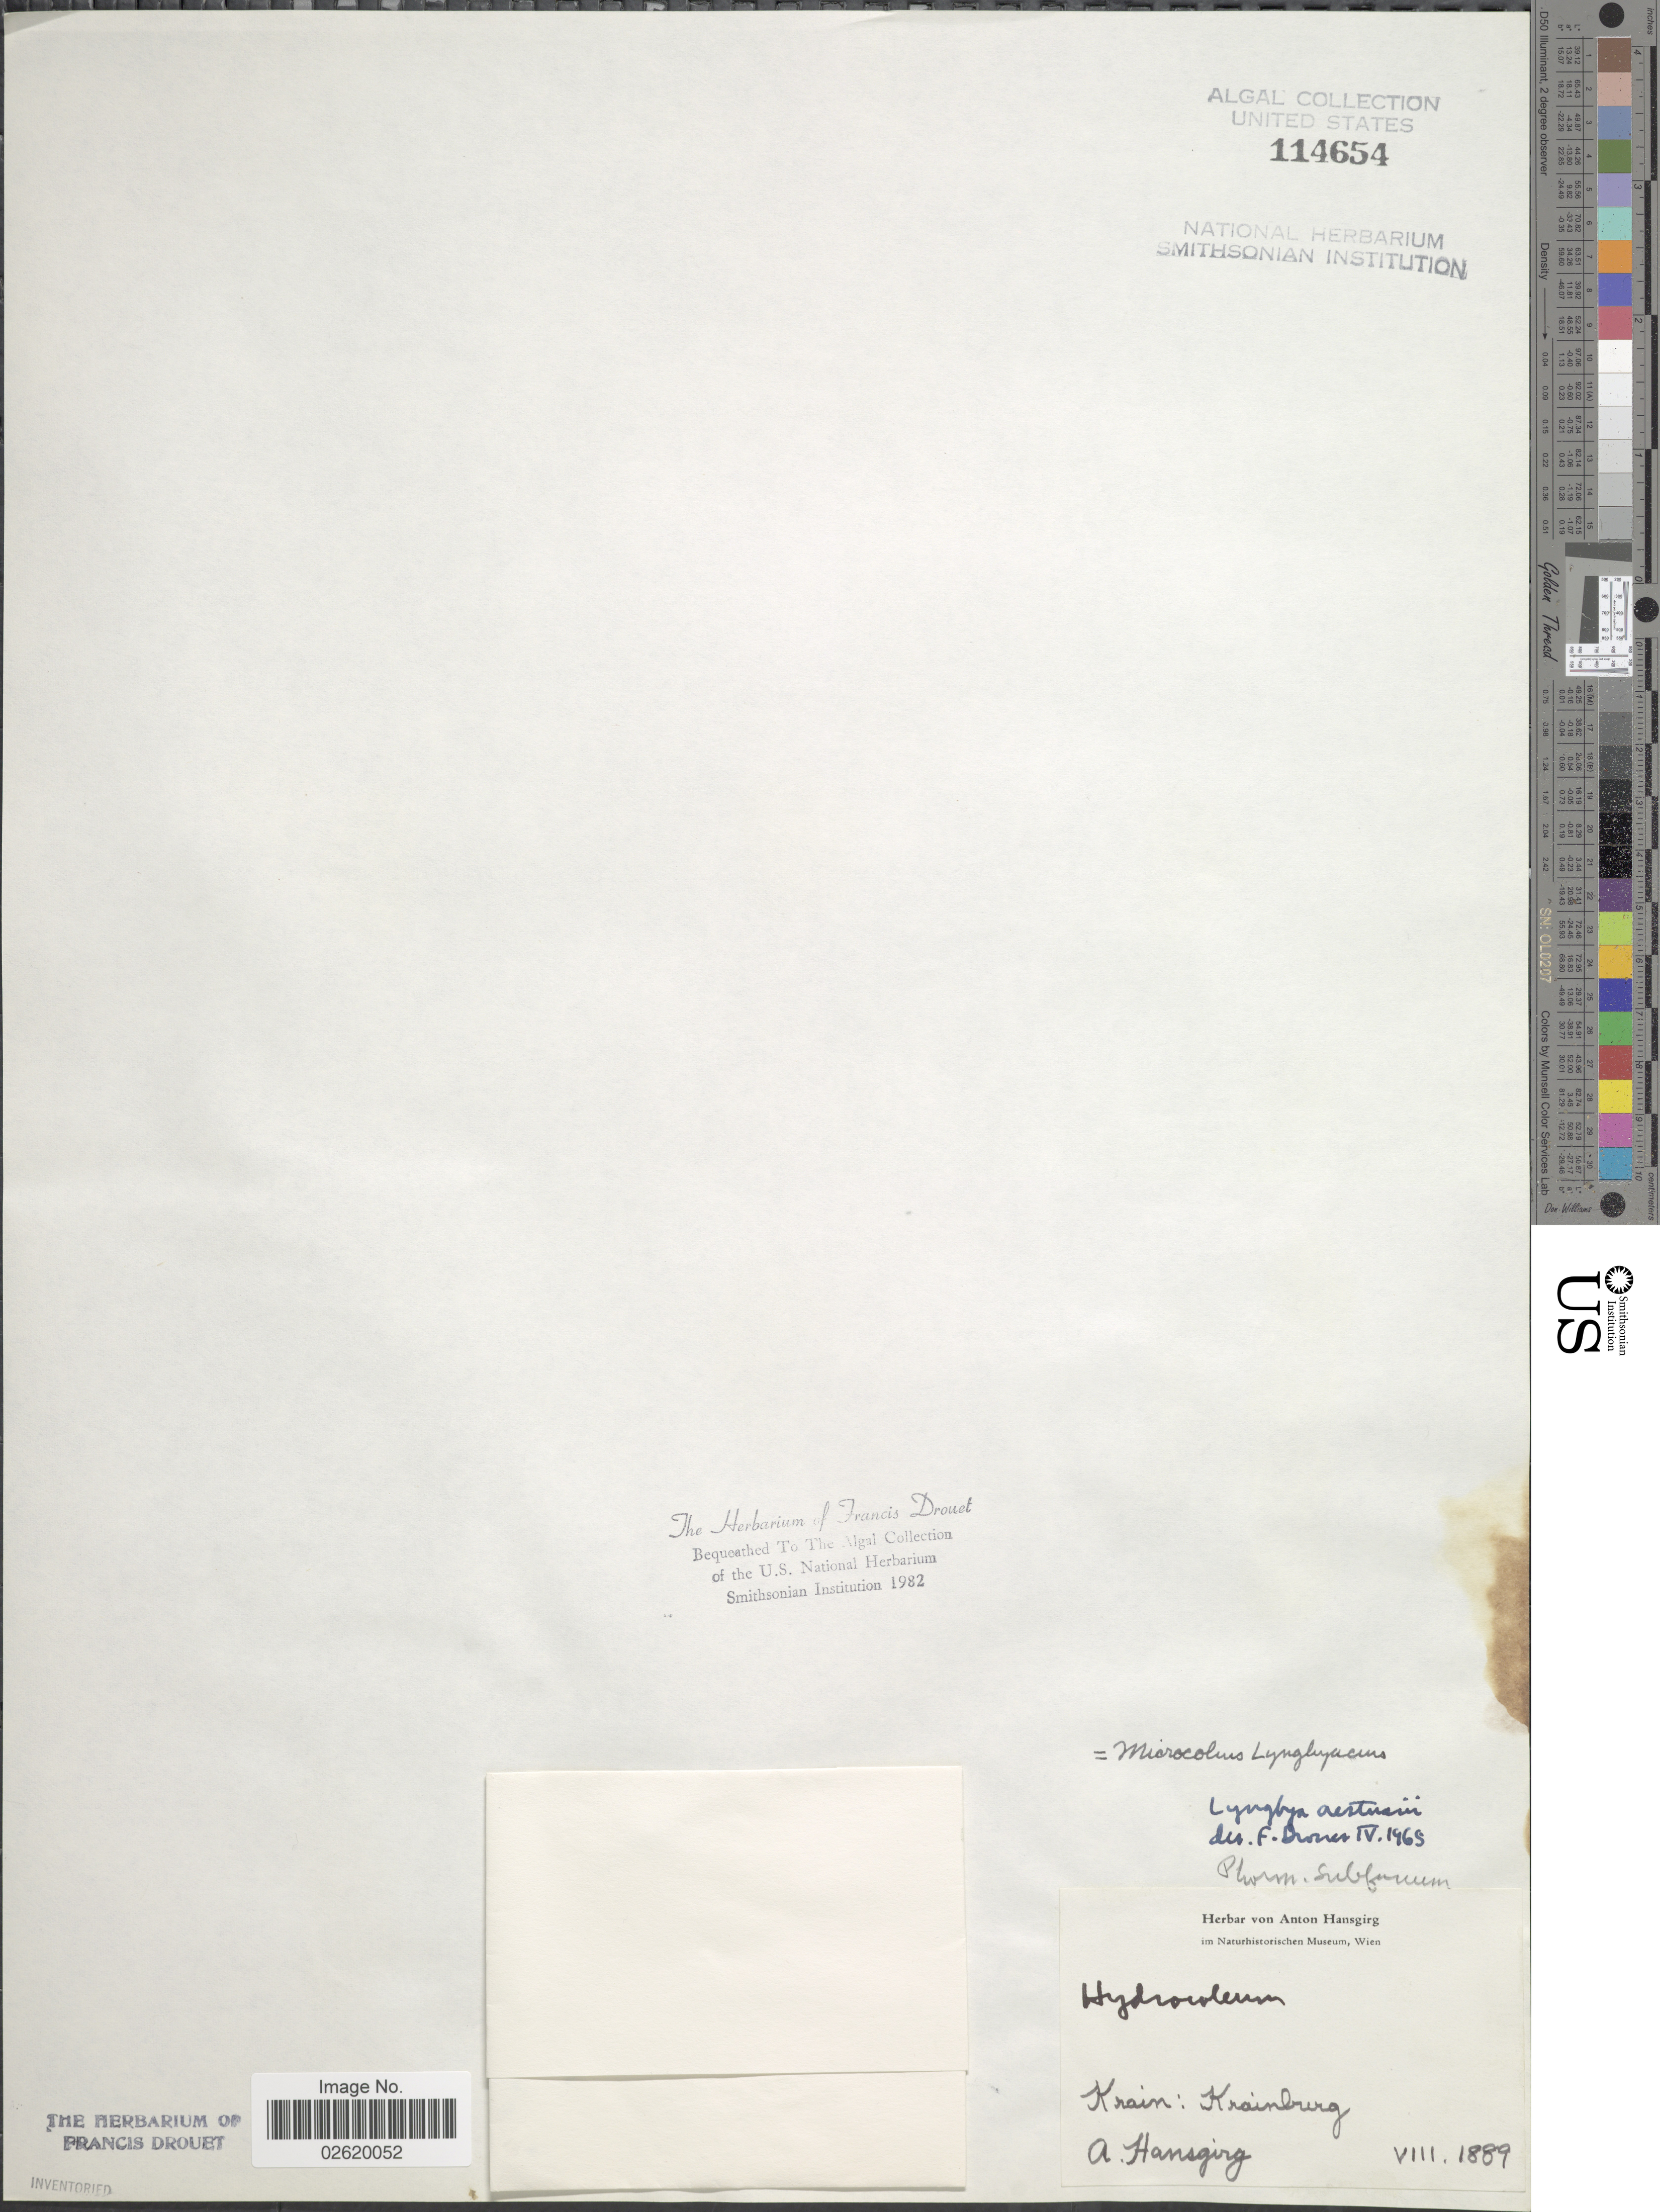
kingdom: Bacteria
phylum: Cyanobacteria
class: Cyanobacteriia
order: Cyanobacteriales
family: Microcoleaceae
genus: Microcoleus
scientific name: Microcoleus lyngbyaceus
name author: Kütz. ex Forti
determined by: Drouet, F. E.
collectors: A. Hansgirg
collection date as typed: Aug 1889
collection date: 1889-08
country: Slovenia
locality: Kranj (Krainburg)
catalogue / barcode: US 114654